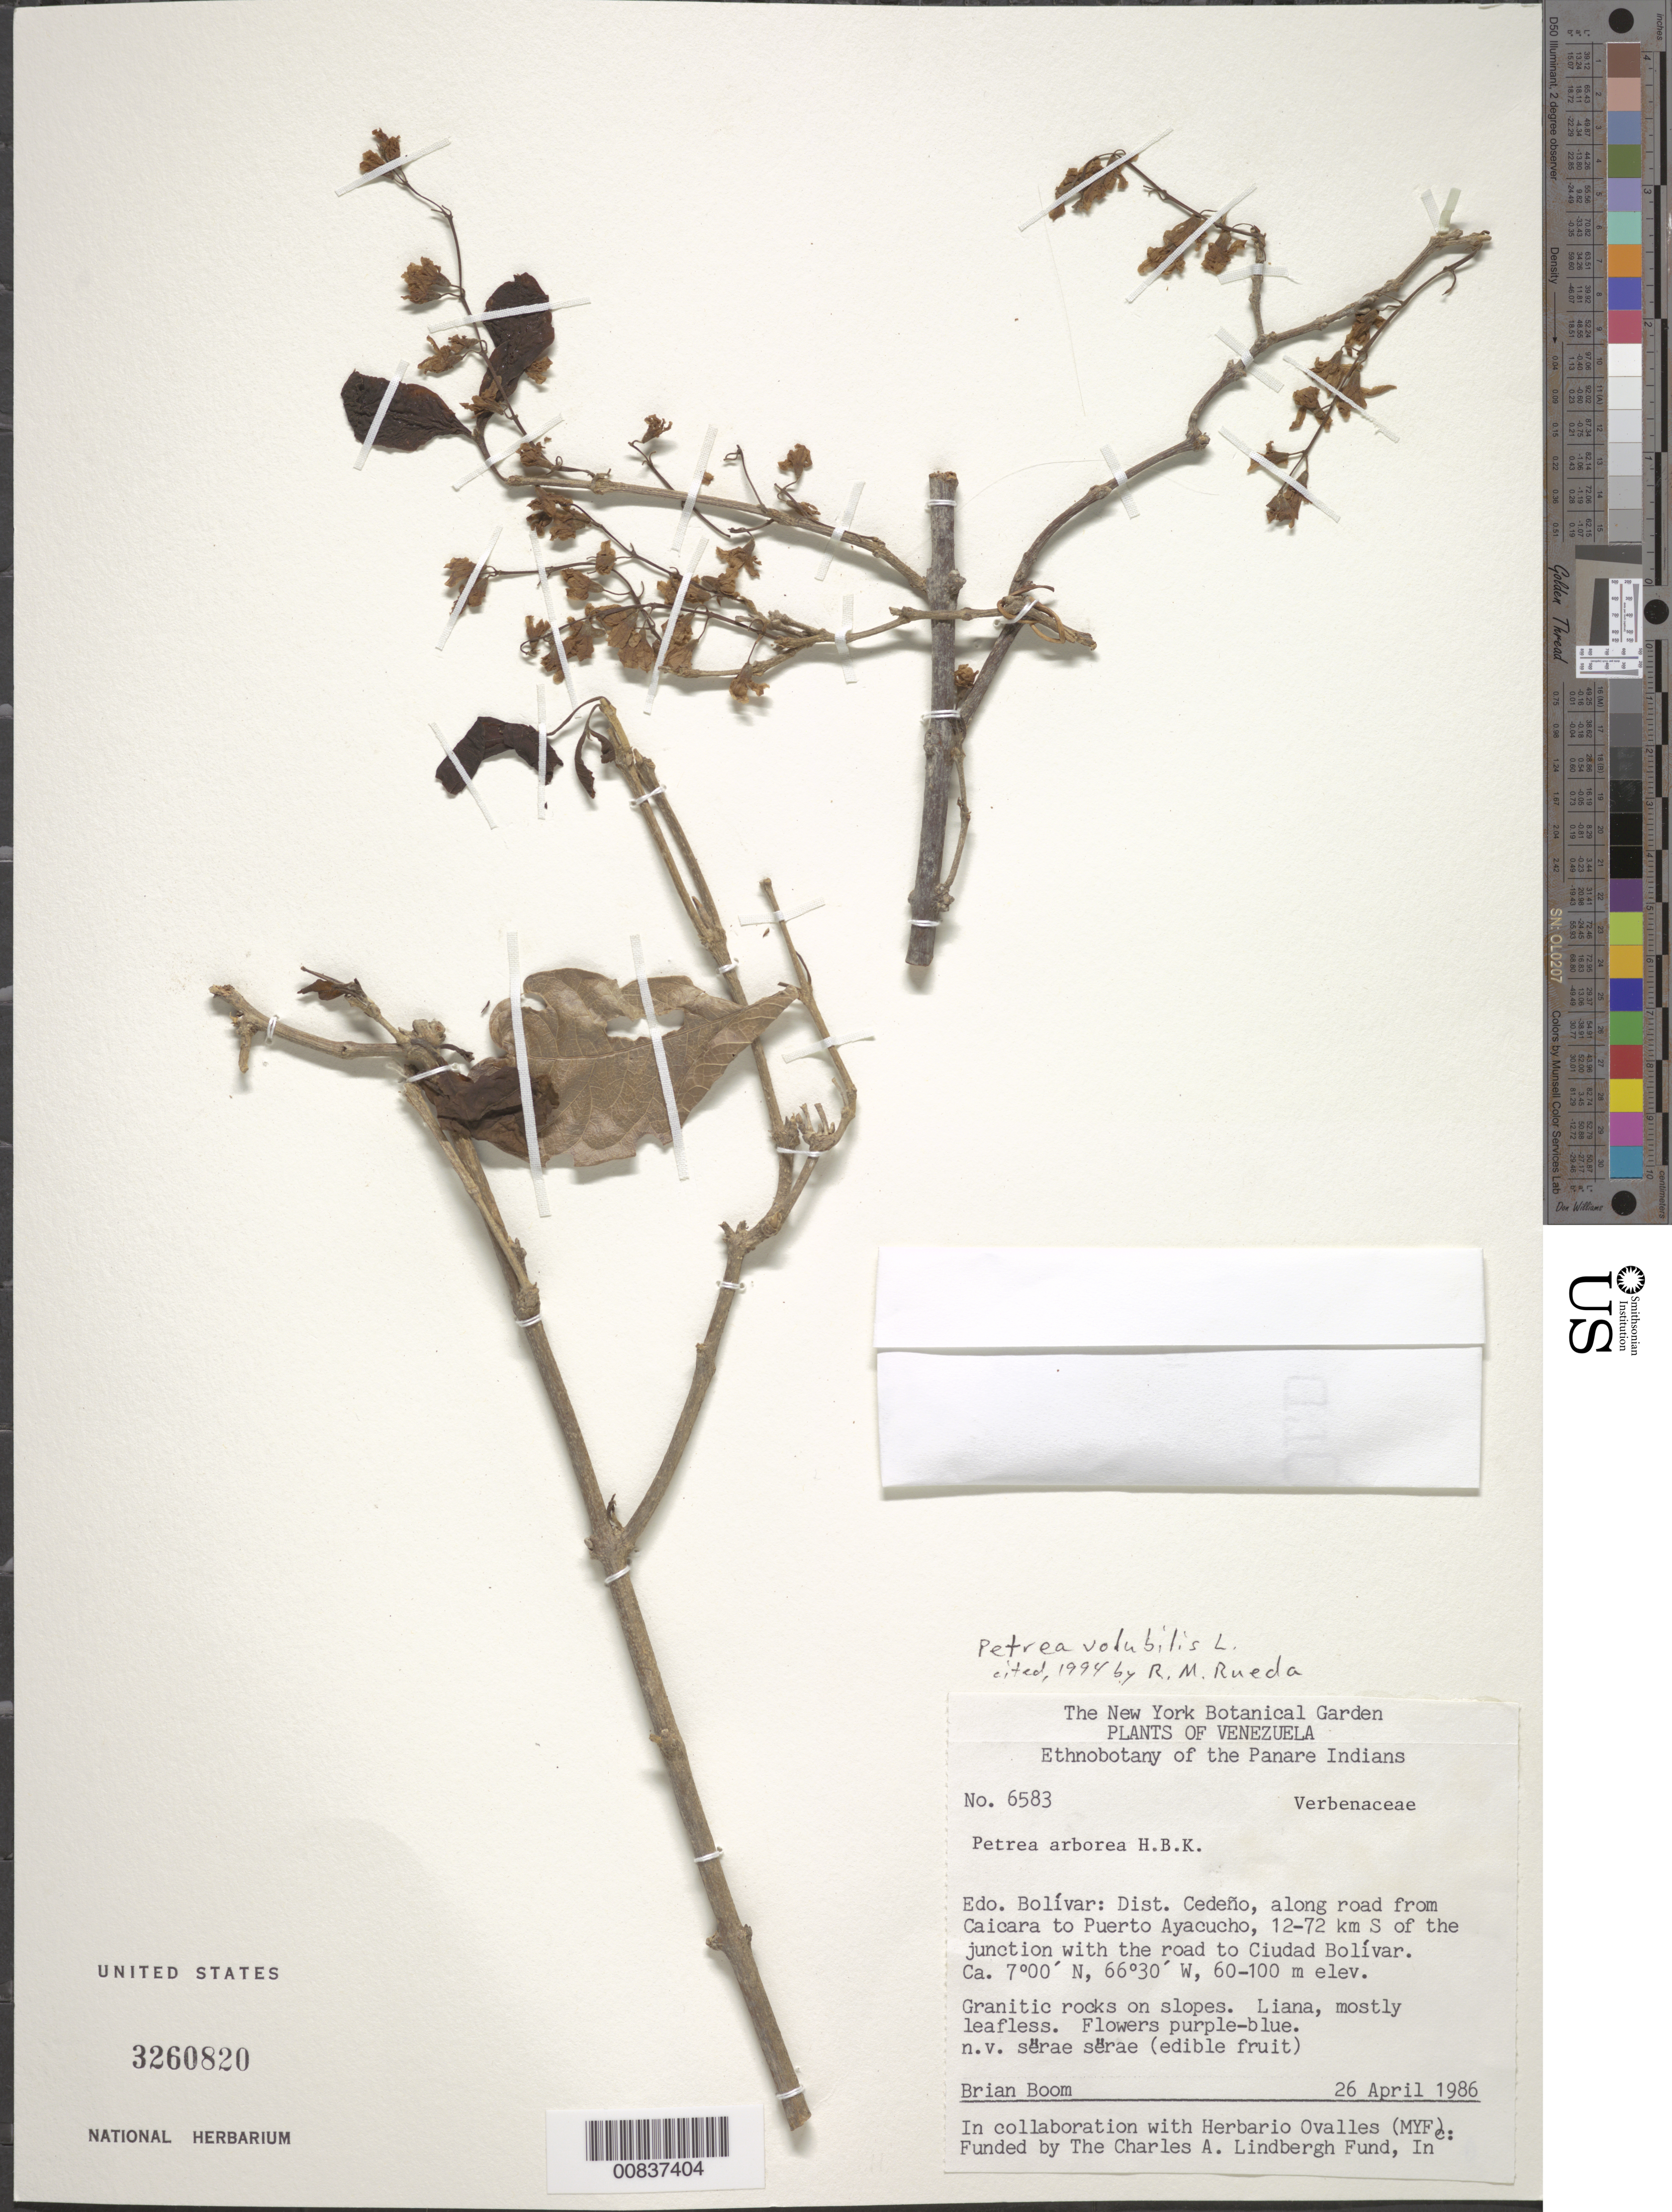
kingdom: Plantae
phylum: Tracheophyta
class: Magnoliopsida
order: Lamiales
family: Verbenaceae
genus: Petrea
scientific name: Petrea volubilis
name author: L.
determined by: Rueda, R. M.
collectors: B. M. Boom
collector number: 6583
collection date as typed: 26-Apr-86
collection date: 1986-04-26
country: Venezuela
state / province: Bolívar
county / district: Cedeño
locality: Caicara del Orinoco - Puerto Ayacucho carretera, 12-72 km S of the junction of the road to Ciudad Bolívar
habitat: Granitic rocks on slopes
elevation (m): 60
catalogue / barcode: US 3260820